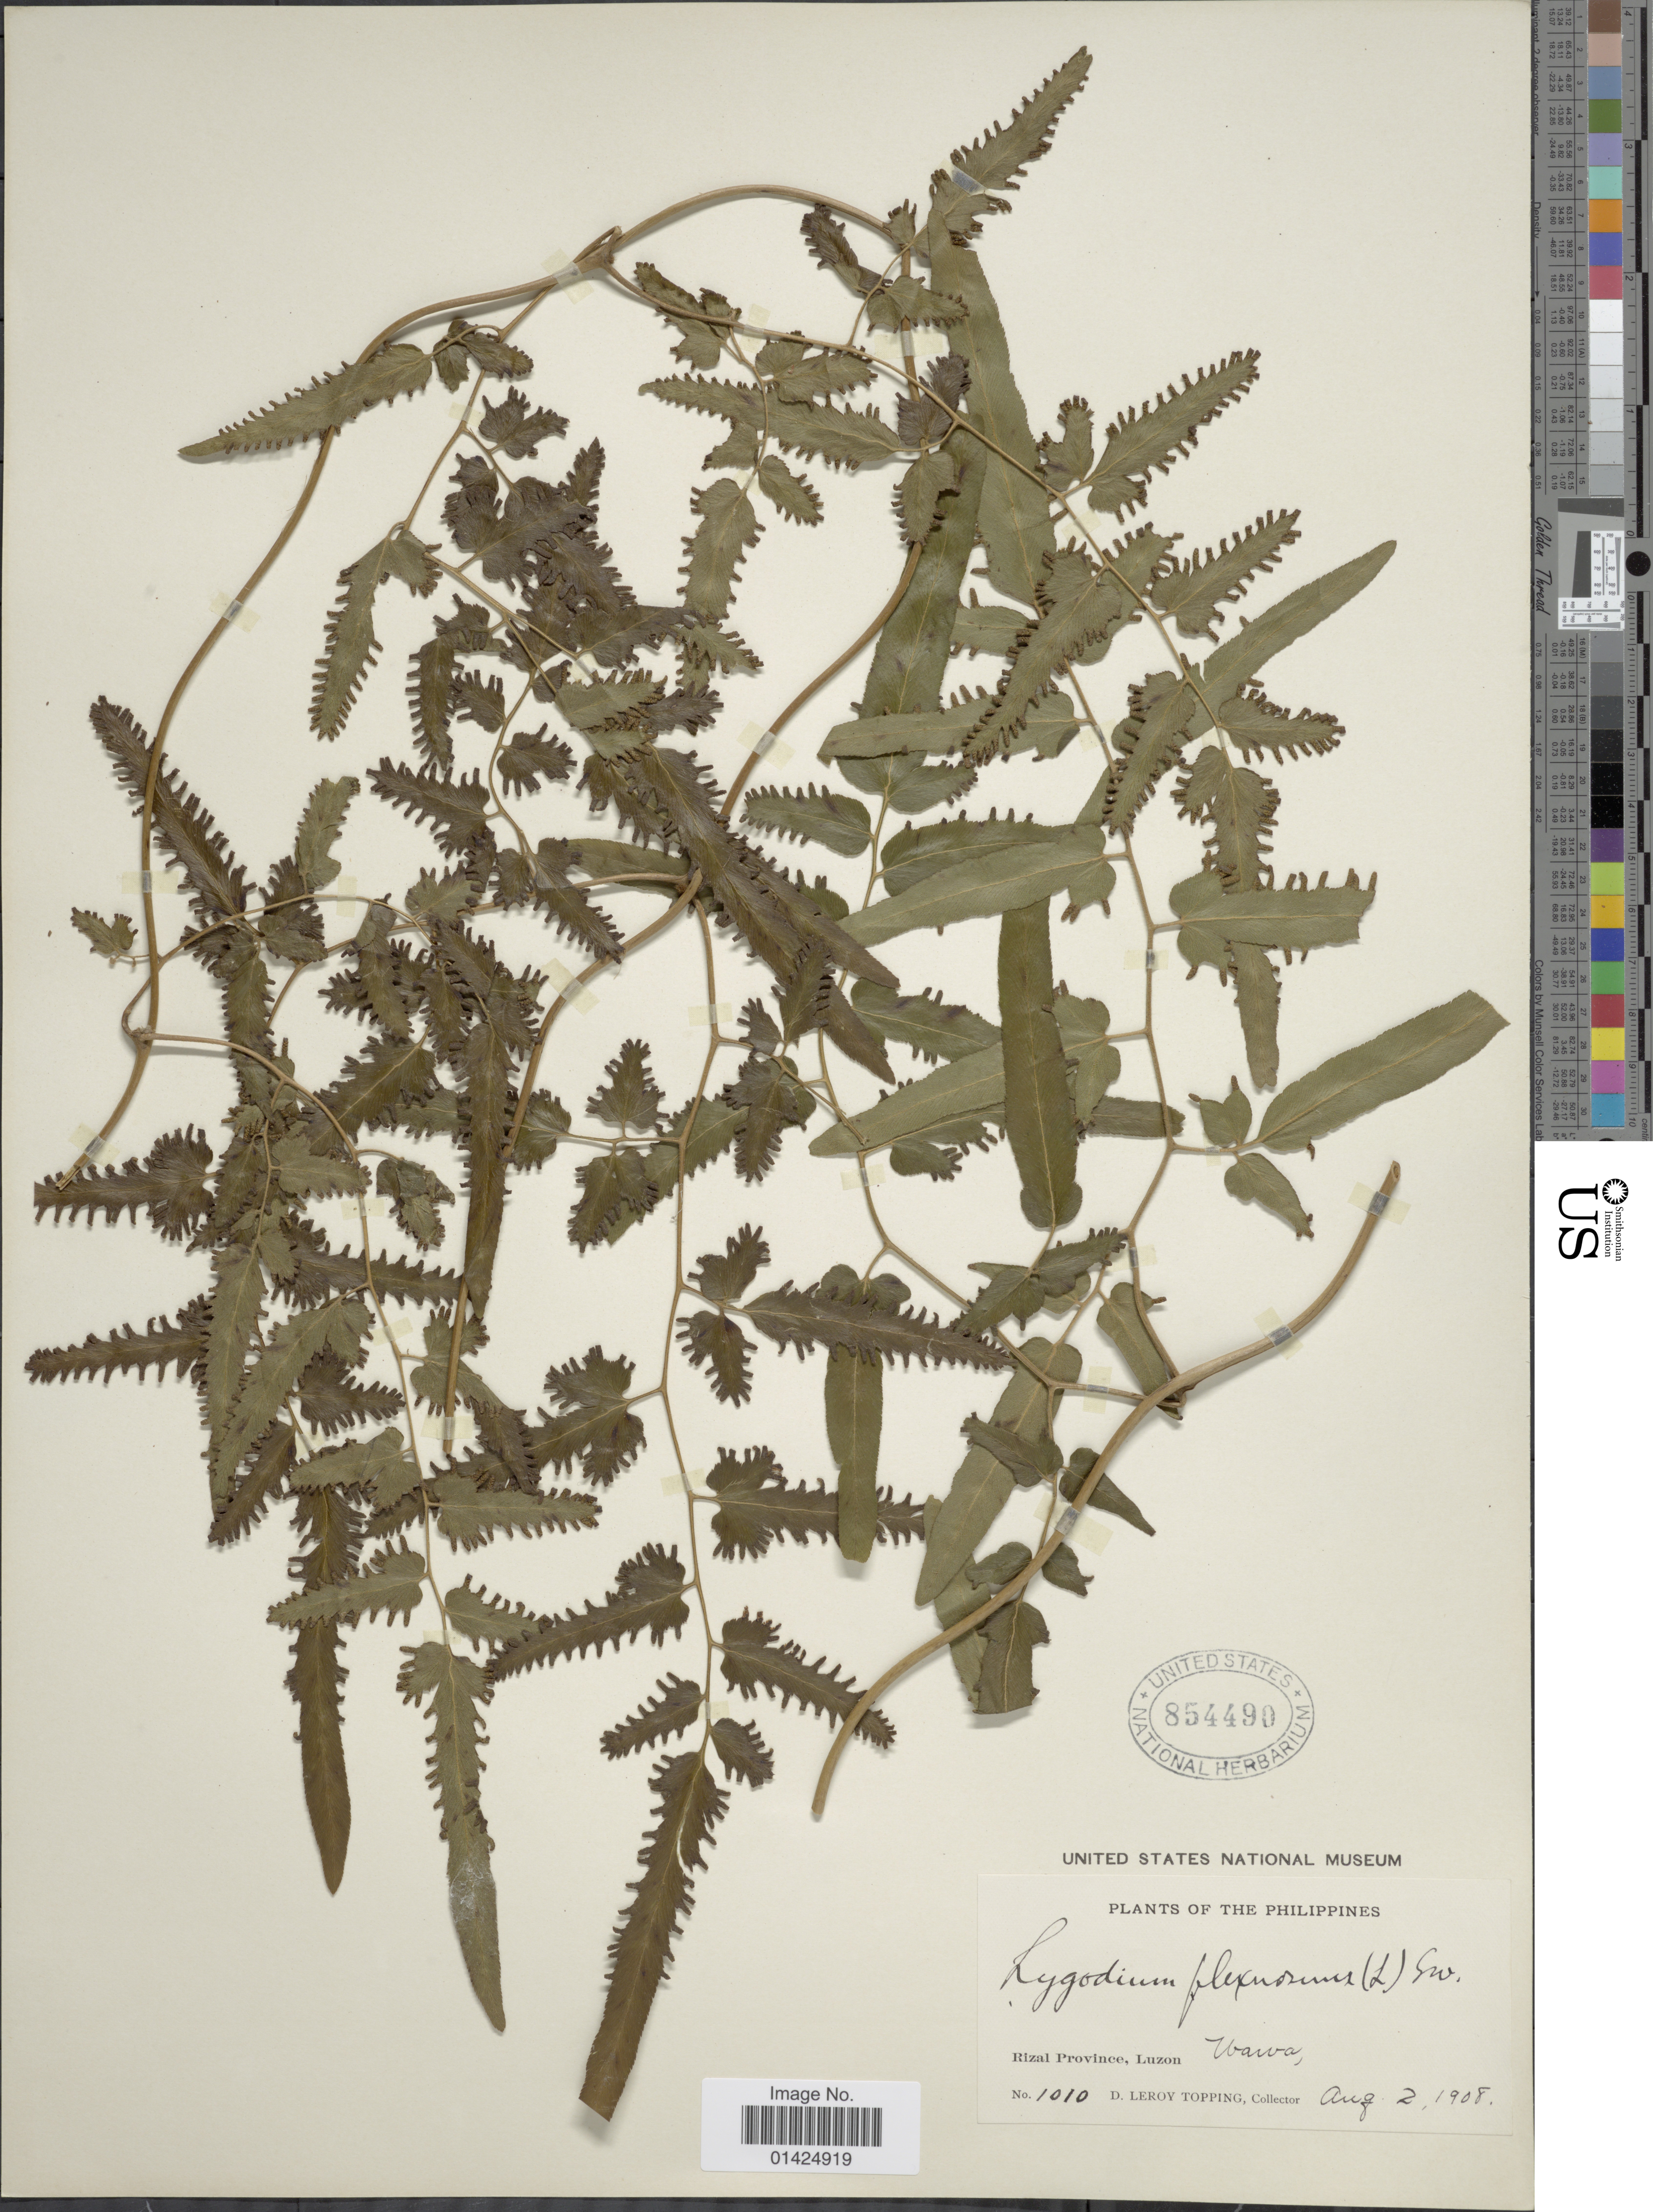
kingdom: Plantae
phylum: Tracheophyta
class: Polypodiopsida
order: Schizaeales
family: Lygodiaceae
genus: Lygodium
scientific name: Lygodium flexuosum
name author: Sw.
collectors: D. L. Topping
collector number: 1010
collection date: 1908-08-02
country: Philippines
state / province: Calabarzon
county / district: Rizal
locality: Rizal Prov., Luzon, Wawa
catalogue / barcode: US 854490